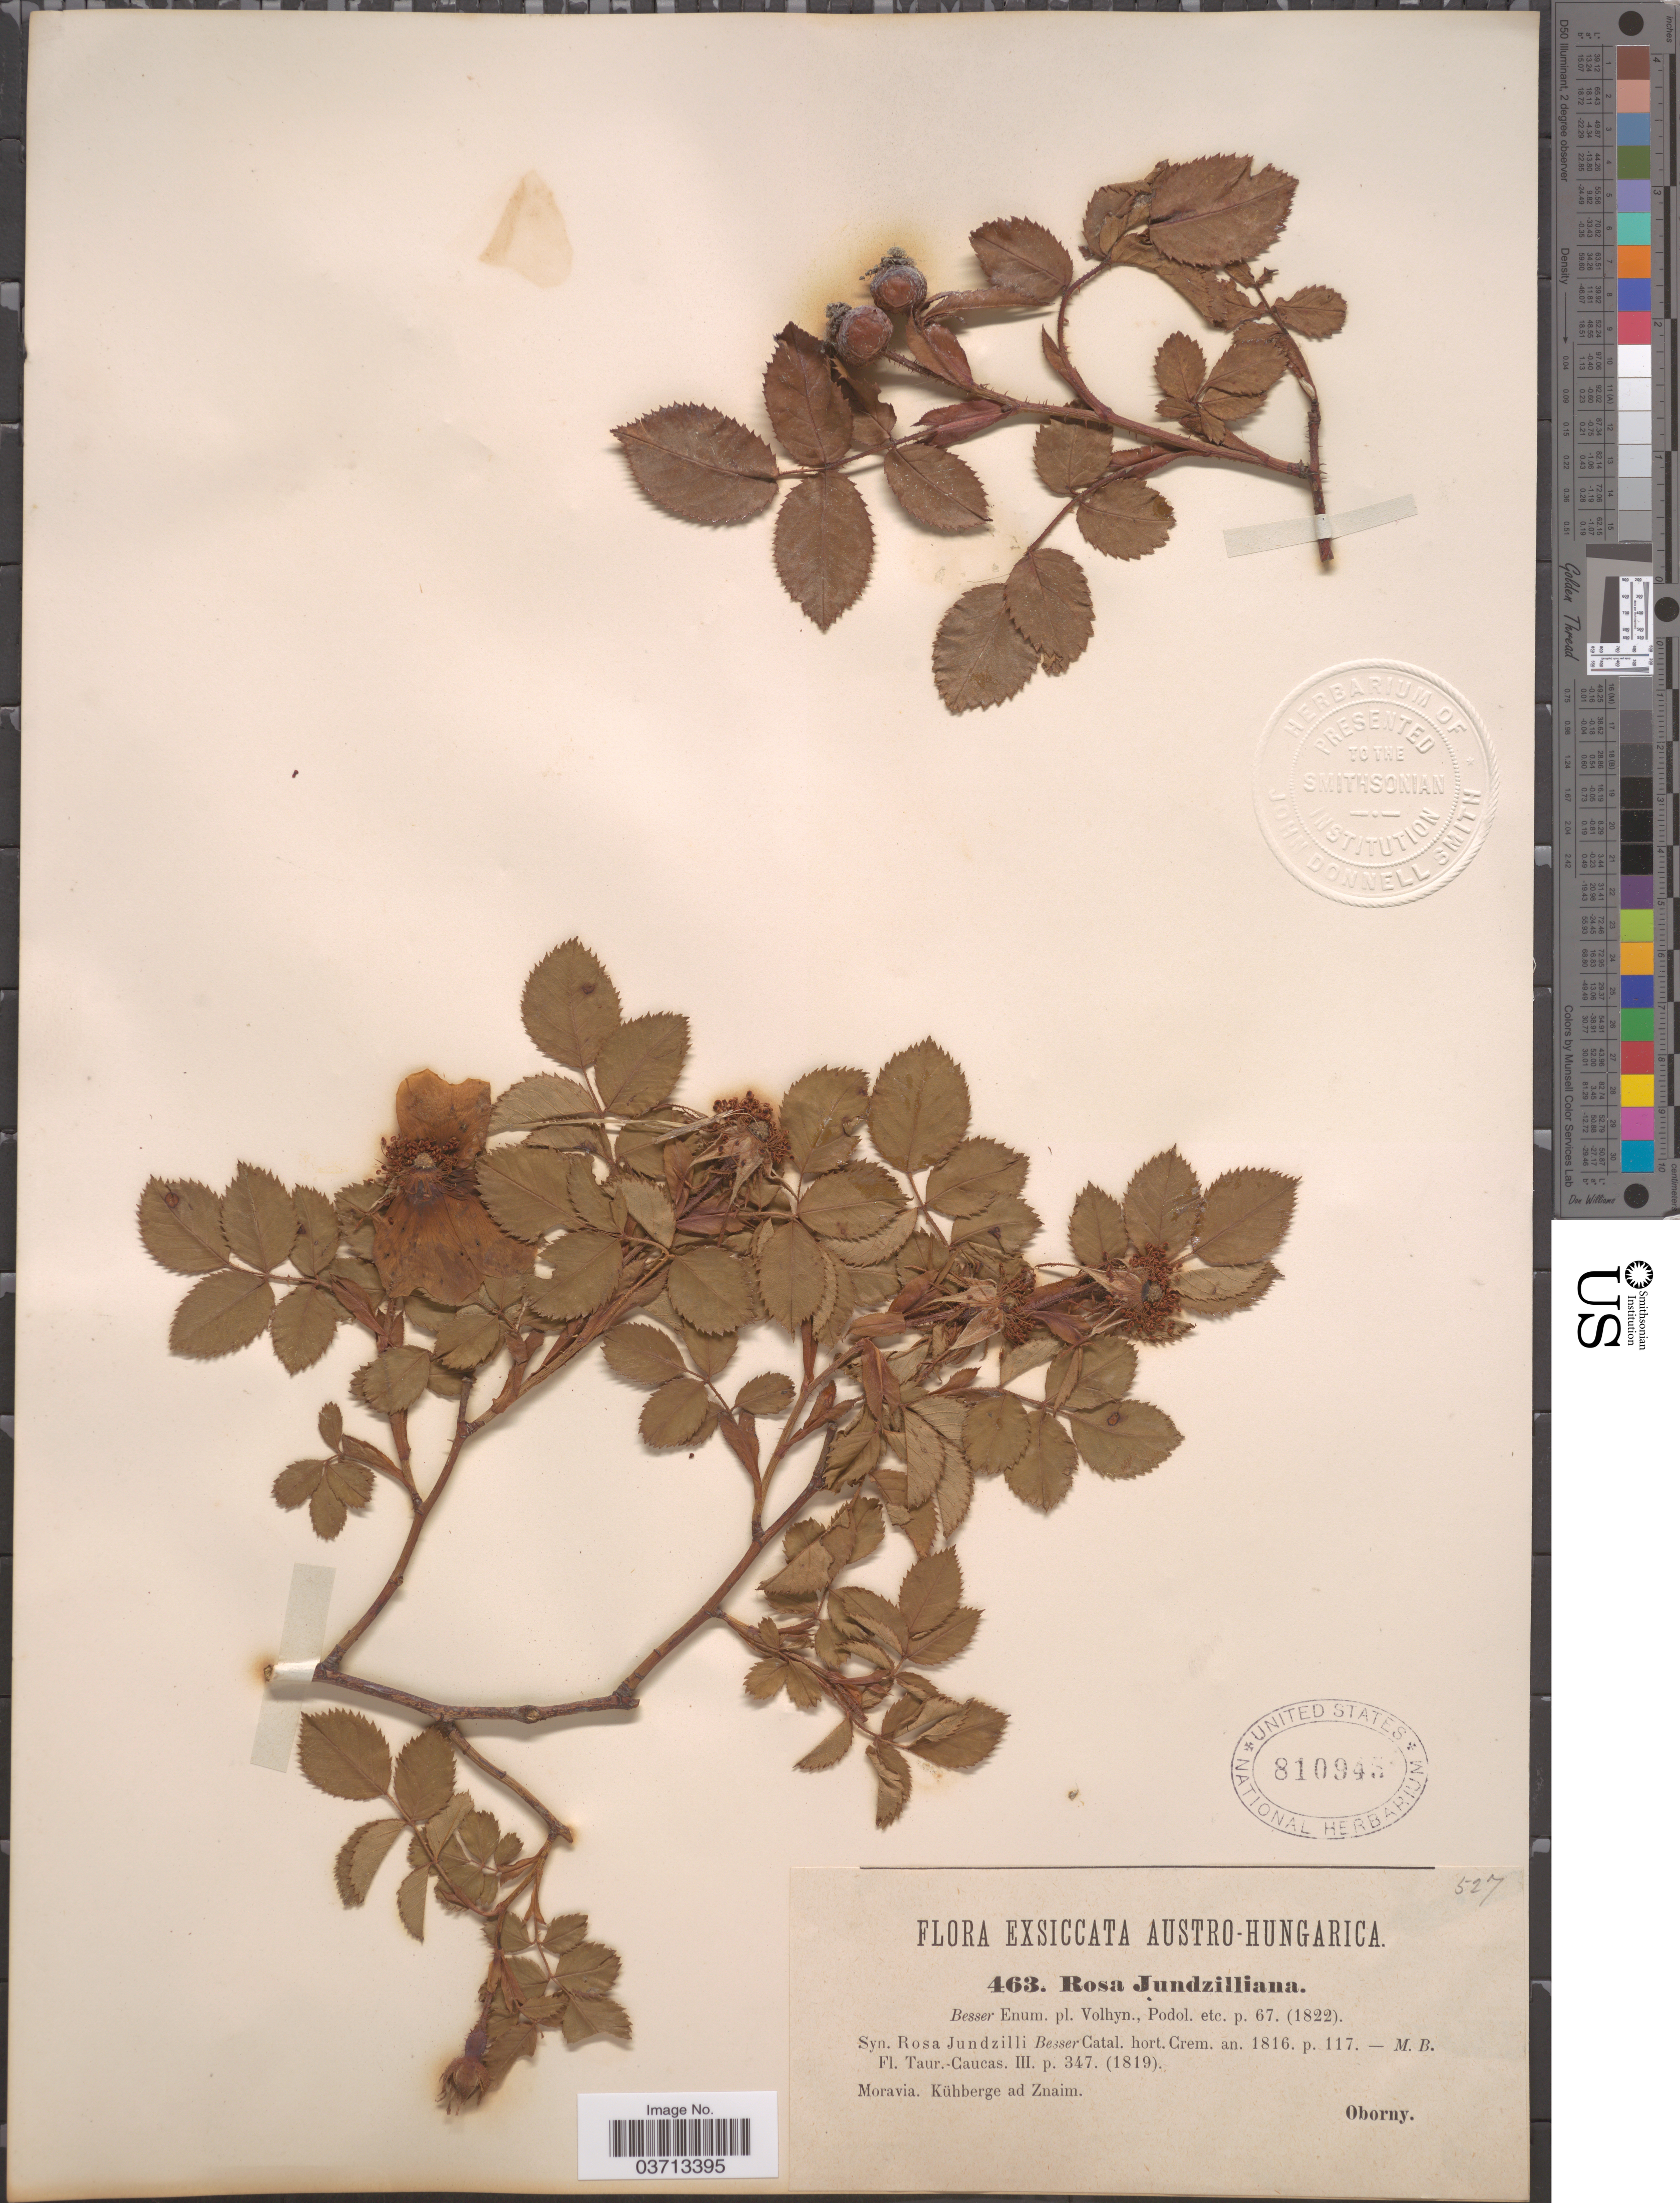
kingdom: Plantae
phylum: Tracheophyta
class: Magnoliopsida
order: Rosales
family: Rosaceae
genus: Rosa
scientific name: Rosa jundzilliana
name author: Besser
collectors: Oborny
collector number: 463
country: Czechia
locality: Austro-Hungarica. Moravia. Kühberge ad Znaim.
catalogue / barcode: US 810945